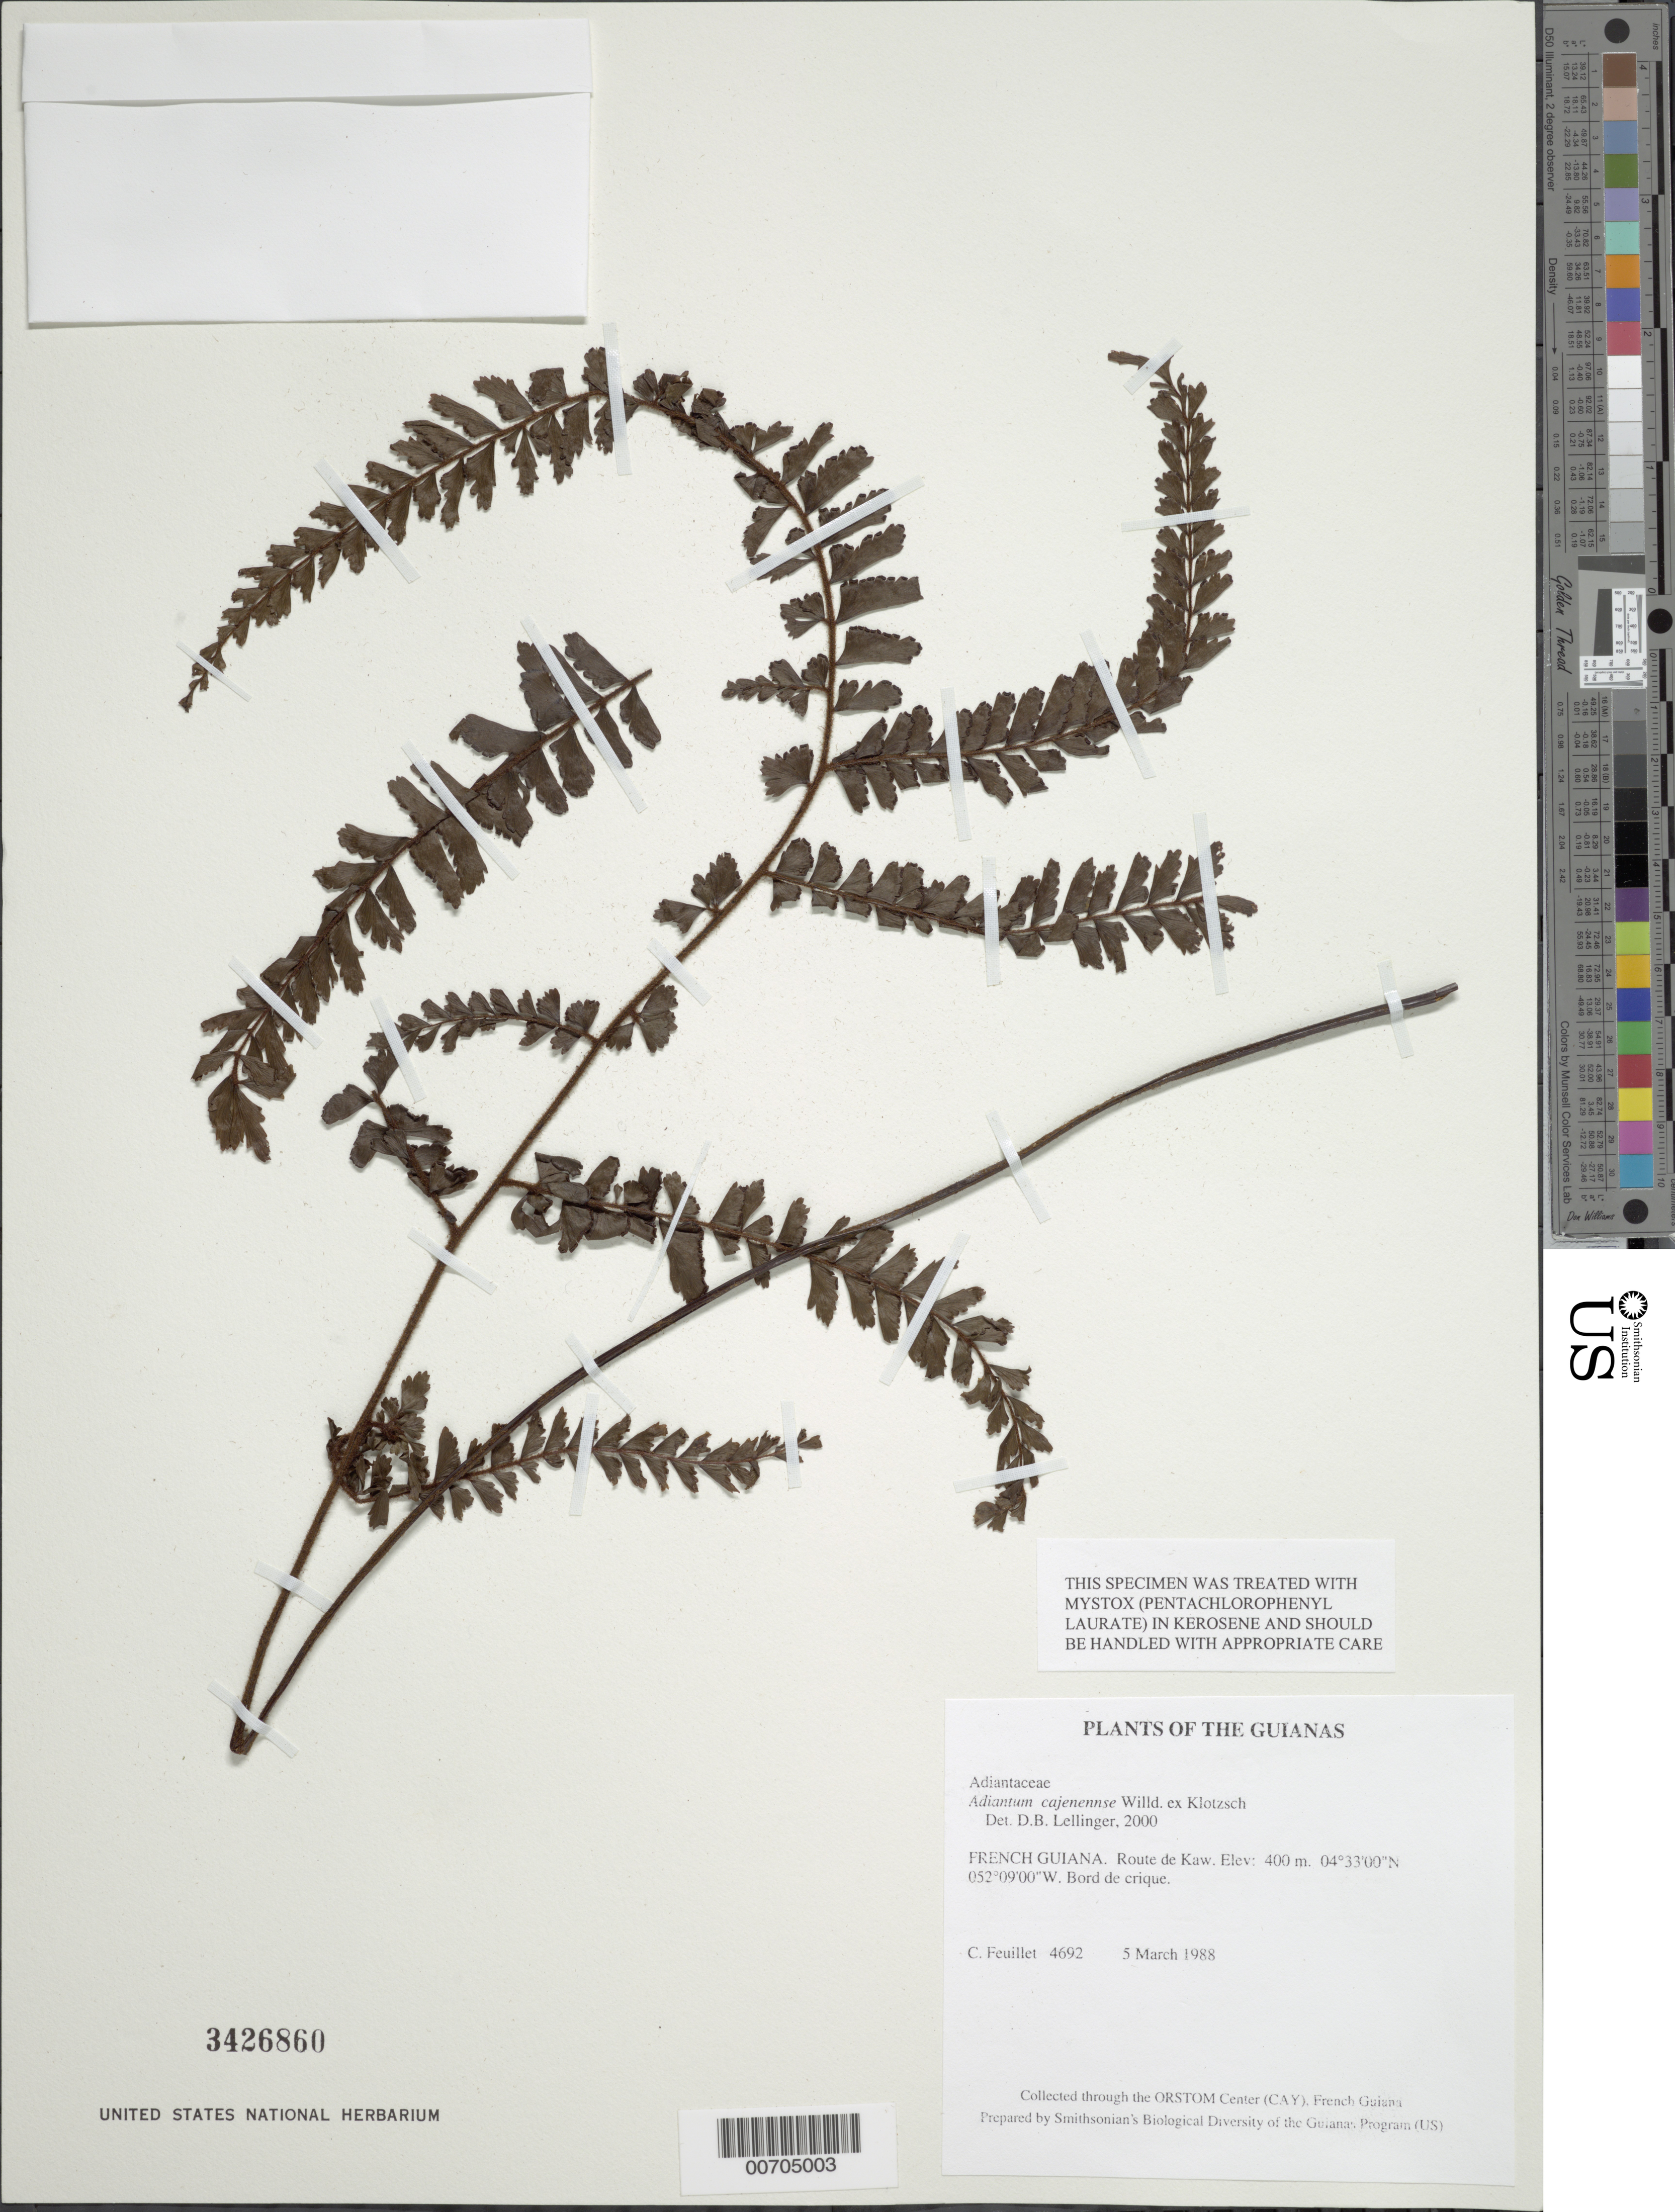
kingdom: Plantae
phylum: Tracheophyta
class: Polypodiopsida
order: Polypodiales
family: Pteridaceae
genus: Adiantum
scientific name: Adiantum cajennense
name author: Willd. ex Klotzsch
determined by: Lellinger, David B., (BOT), Smithsonian Institution - National Museum of Natural History (UNITED STATES)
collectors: C. Feuillet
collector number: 4692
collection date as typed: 5 Mar 1988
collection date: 1988-03-05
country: French Guiana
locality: Route de Kaw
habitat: Bord de crique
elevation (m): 400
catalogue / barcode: US 3426860